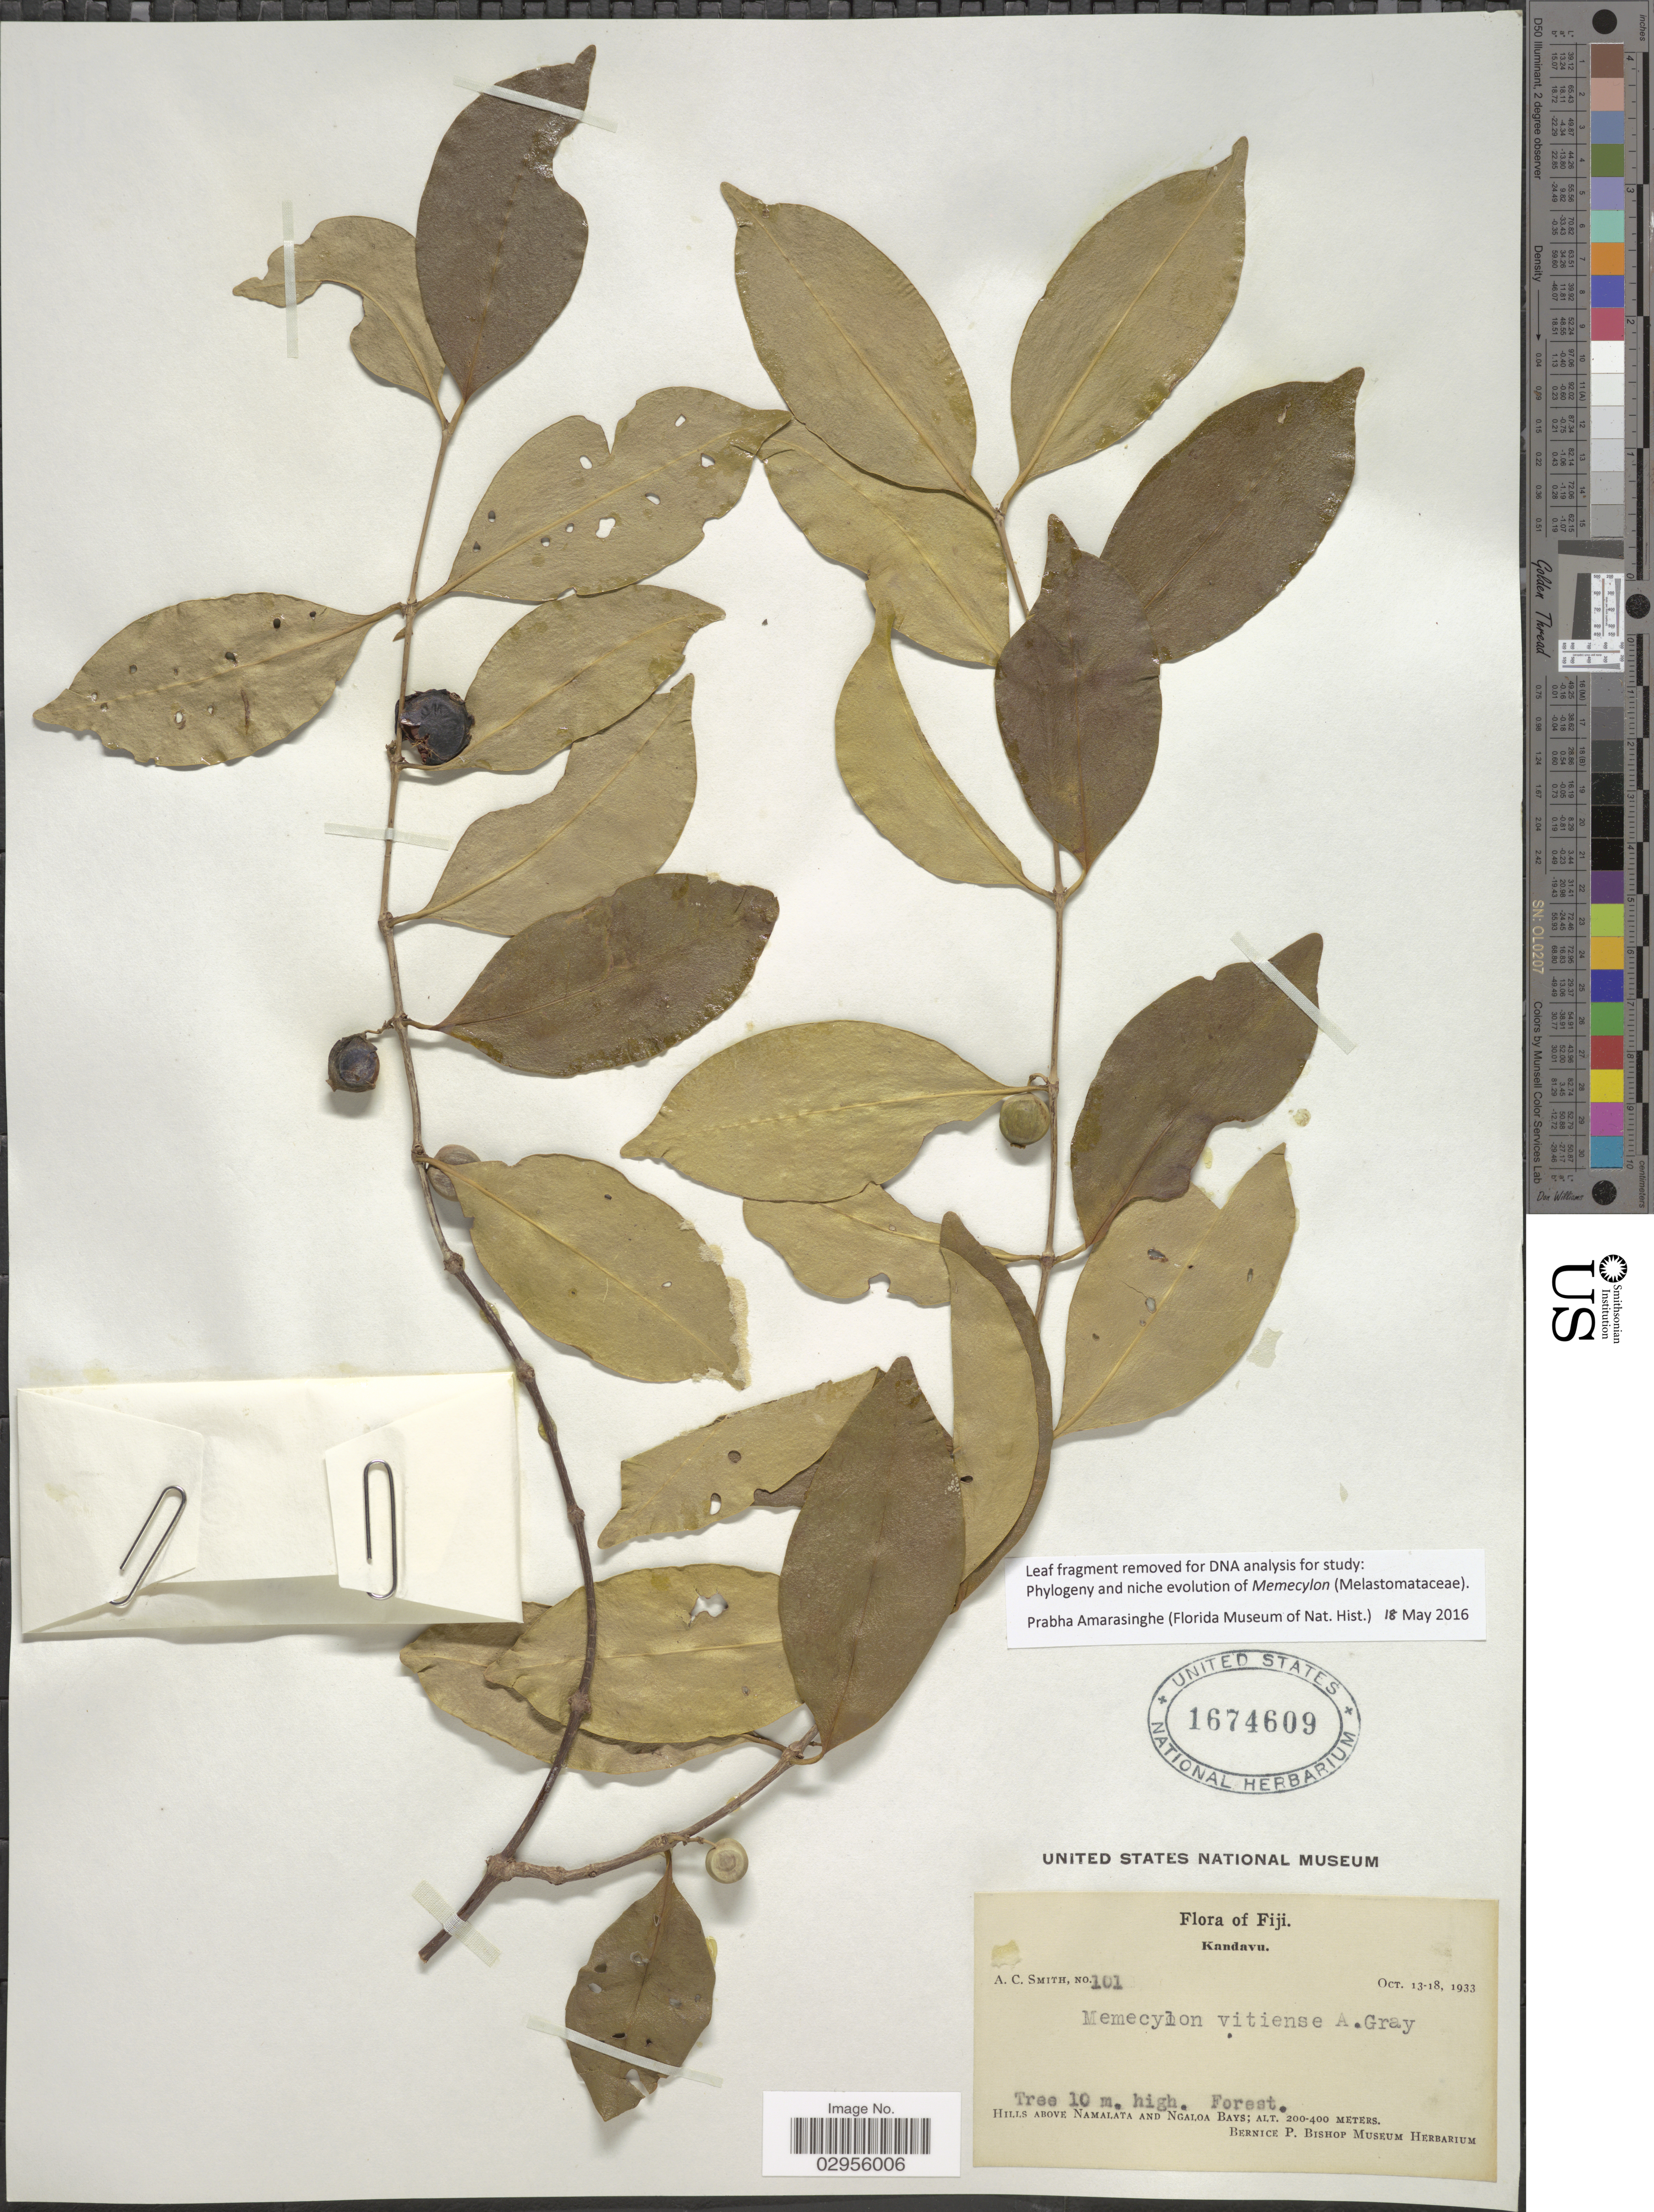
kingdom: Plantae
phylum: Tracheophyta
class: Magnoliopsida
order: Myrtales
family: Melastomataceae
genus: Memecylon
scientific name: Memecylon vitiense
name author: A. Gray in Wilkes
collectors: A. C. Smith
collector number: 101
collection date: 1933-10-13/1933-10-18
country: Fiji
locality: Kandavu. Hills above Namalata and Ngaloa Bays.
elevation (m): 200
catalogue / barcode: US 1674609